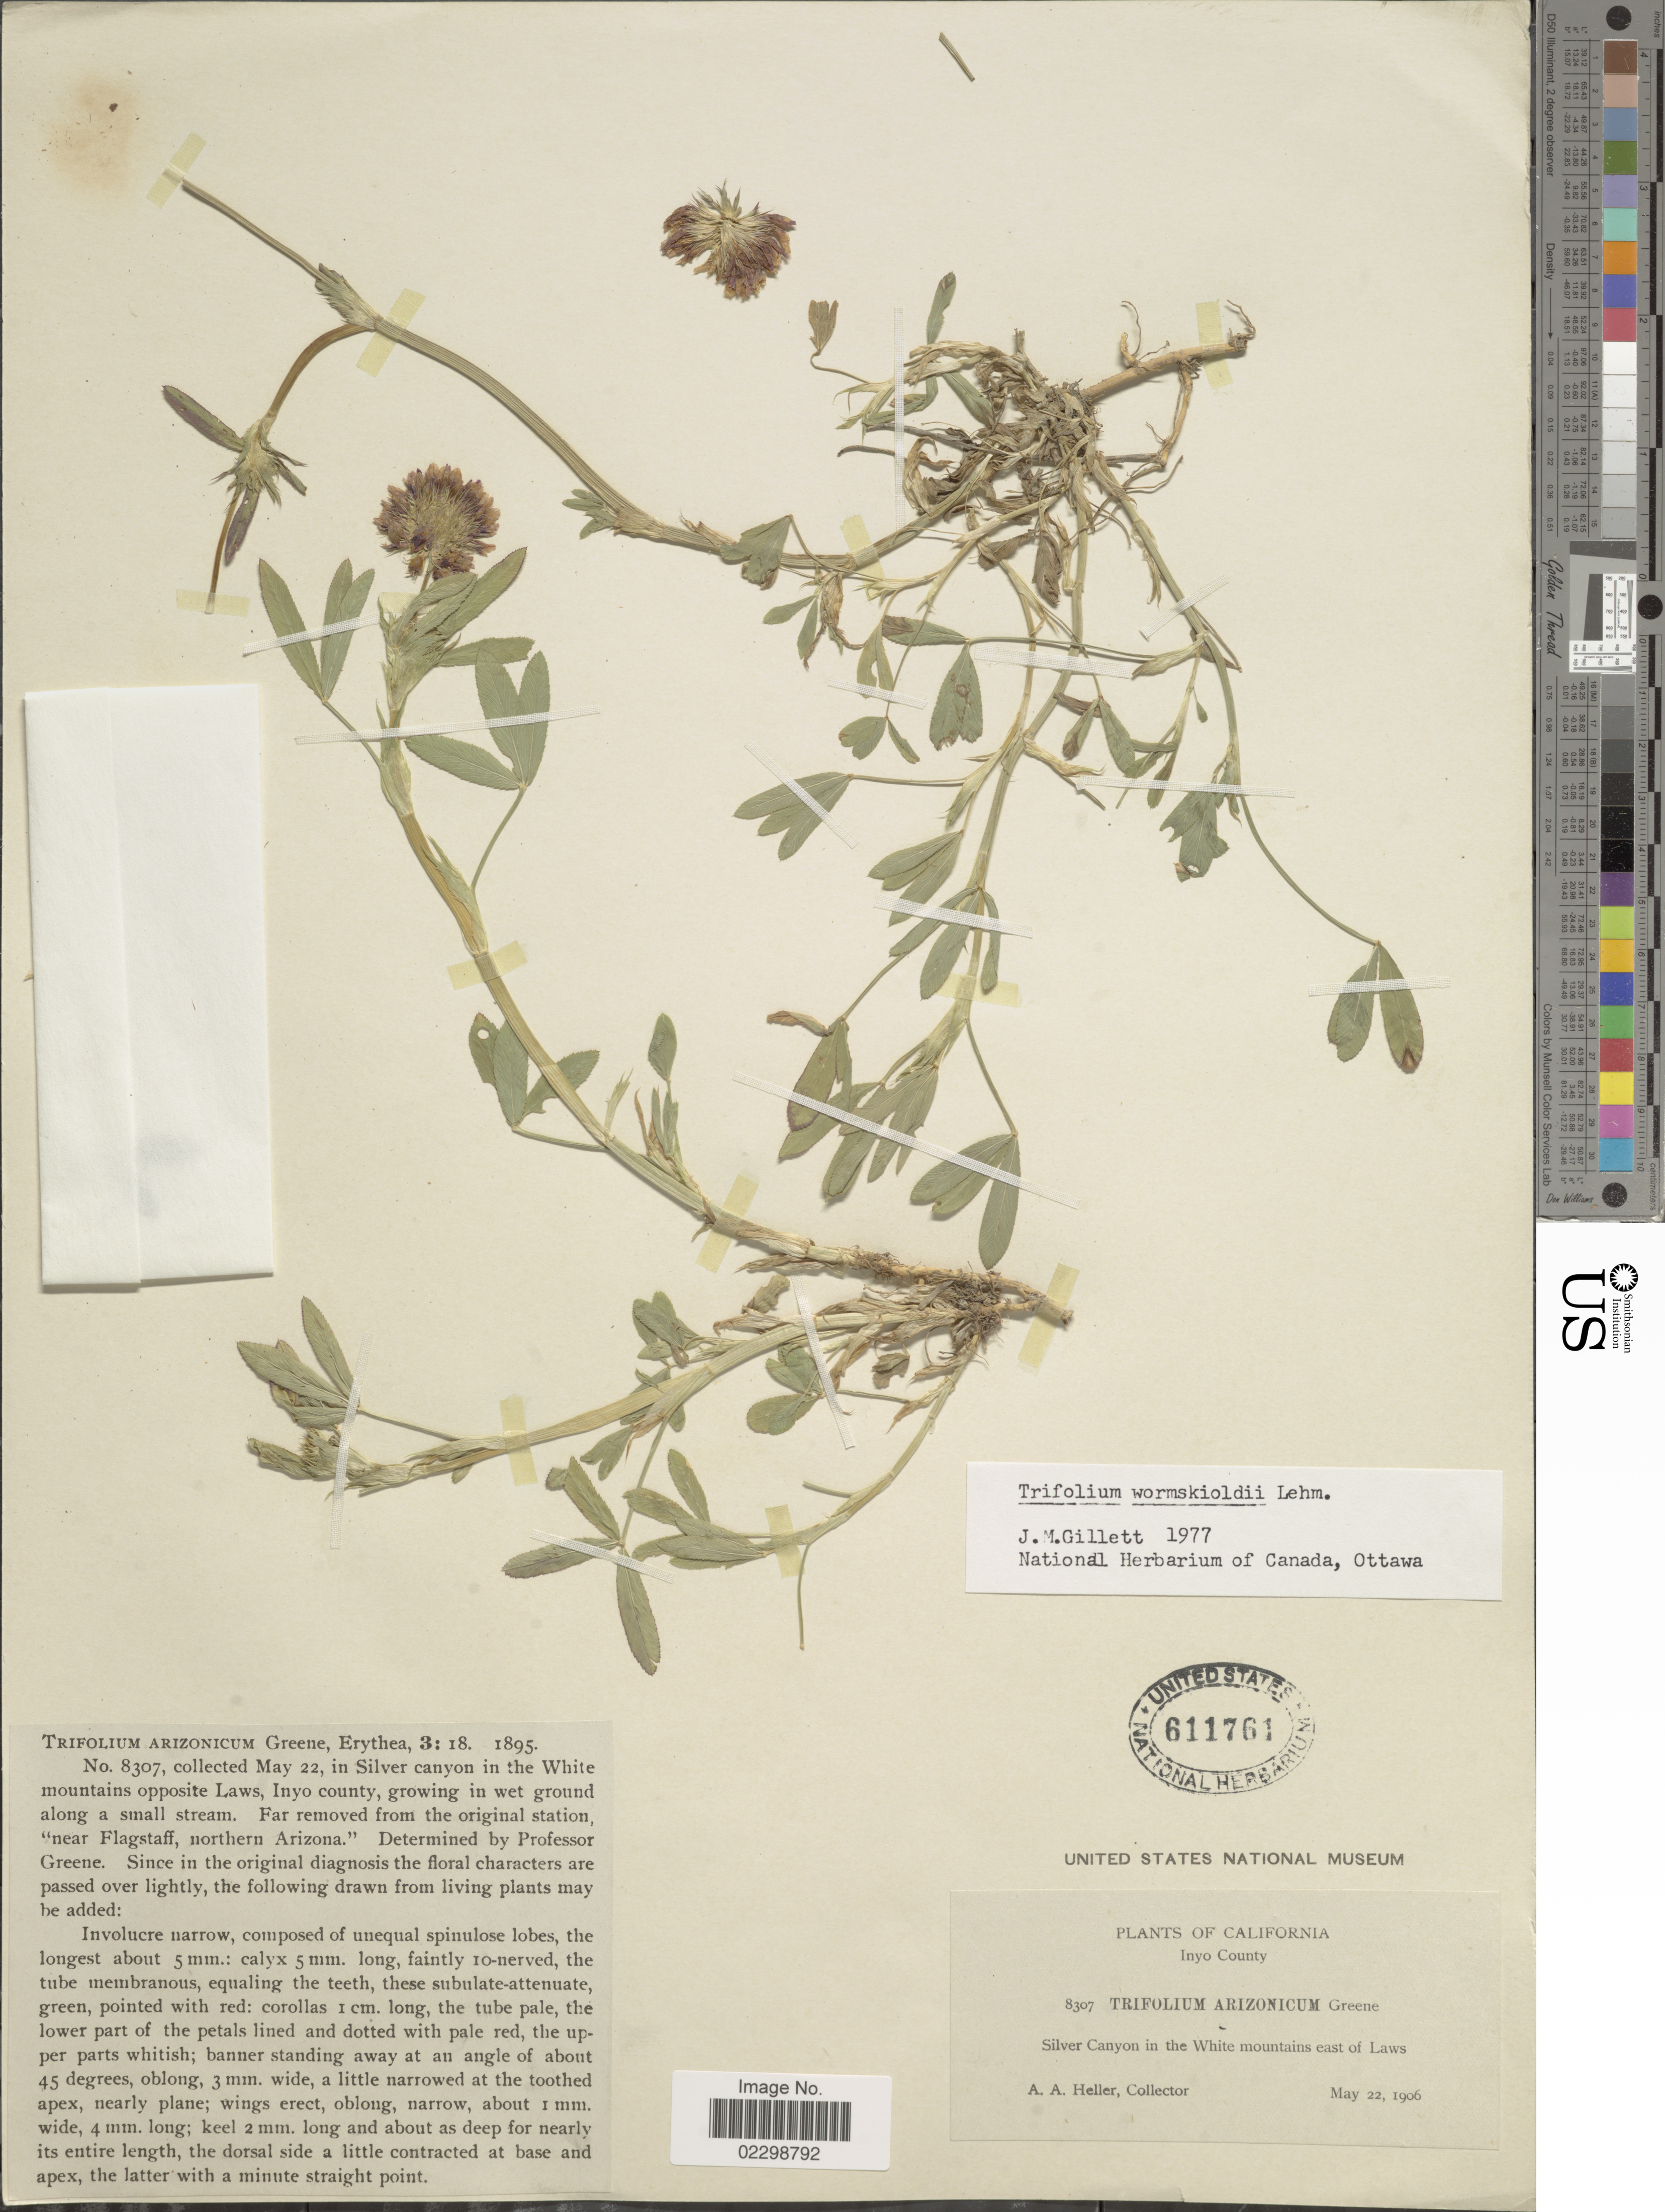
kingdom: Plantae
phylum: Tracheophyta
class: Magnoliopsida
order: Fabales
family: Fabaceae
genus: Trifolium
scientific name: Trifolium wormskioldii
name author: Lehm.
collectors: A. A. Heller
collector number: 8307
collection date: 1906-05-22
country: United States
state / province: California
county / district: Inyo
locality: In Silver Canyon in the White Mountains opposite Laws, Inyo County, growing in wet ground along a small stream, far removed from the original station near Flagstaff, northern Arizona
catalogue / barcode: US 611761